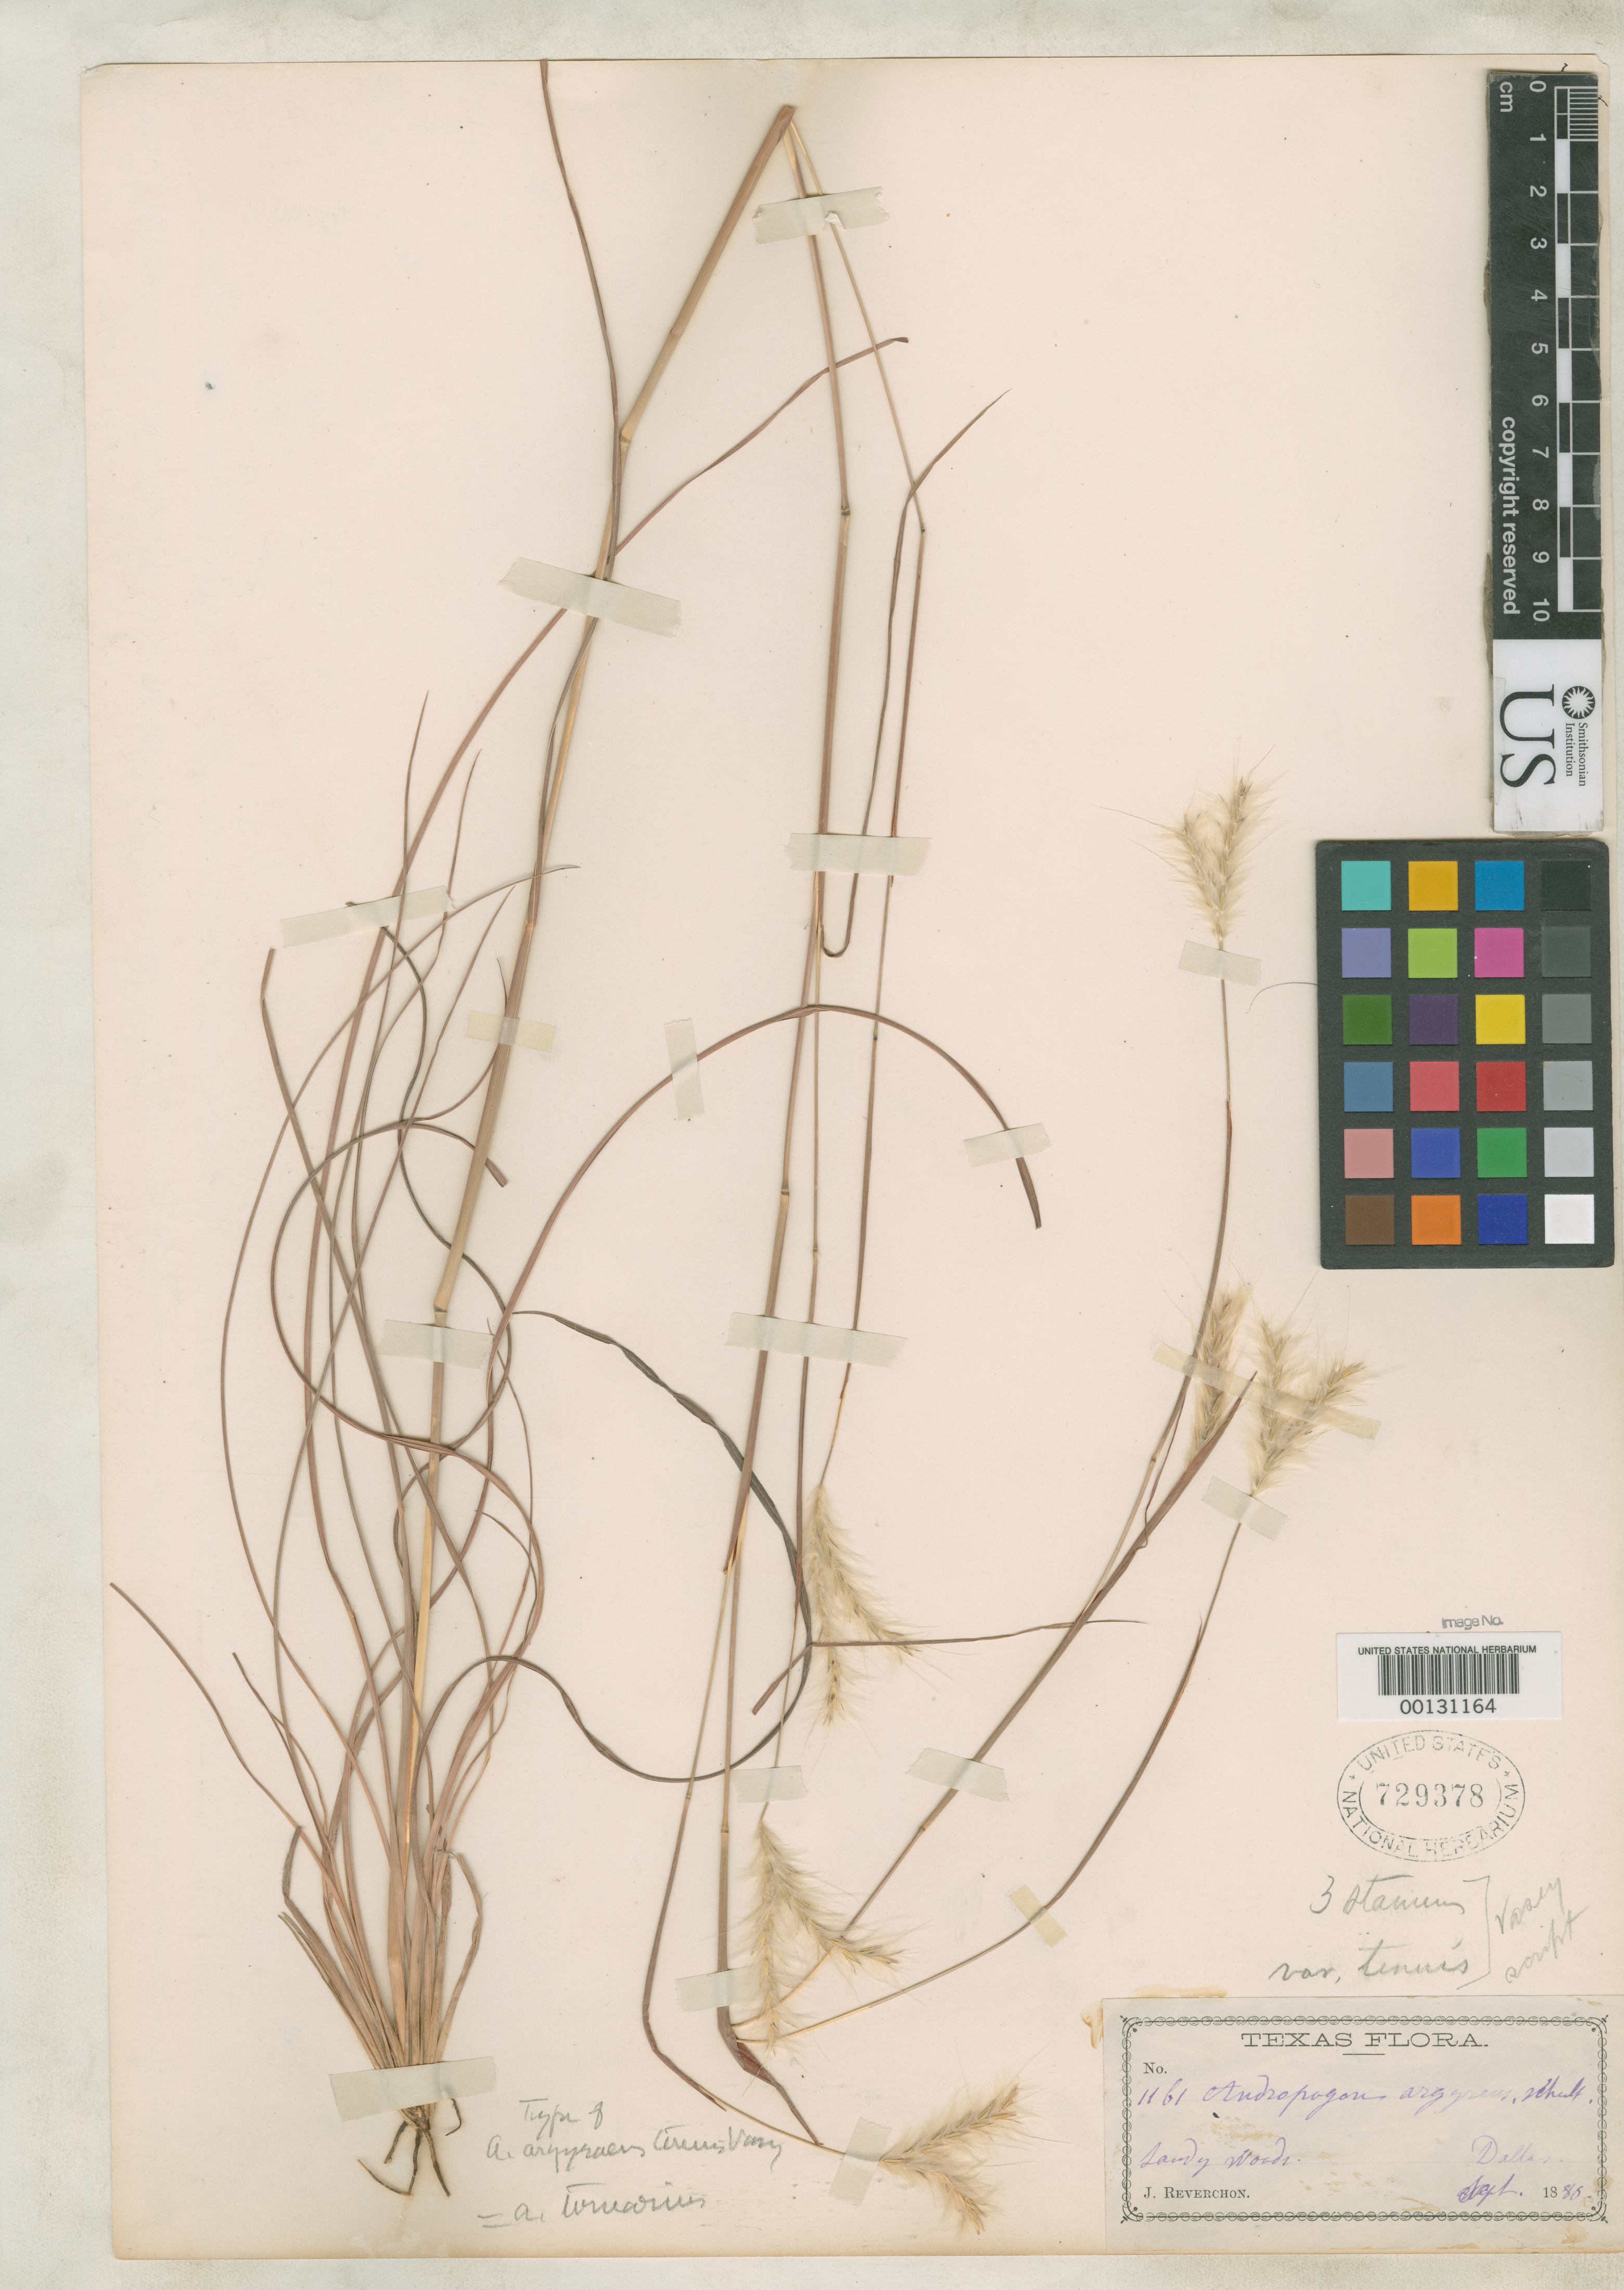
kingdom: Plantae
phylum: Tracheophyta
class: Liliopsida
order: Poales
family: Poaceae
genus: Andropogon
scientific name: Andropogon argyraeus var. tenuis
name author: Vasey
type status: Holotype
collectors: J. Reverchon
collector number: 1161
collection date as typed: Sep 1888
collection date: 1888-09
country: United States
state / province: Texas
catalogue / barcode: US 729378